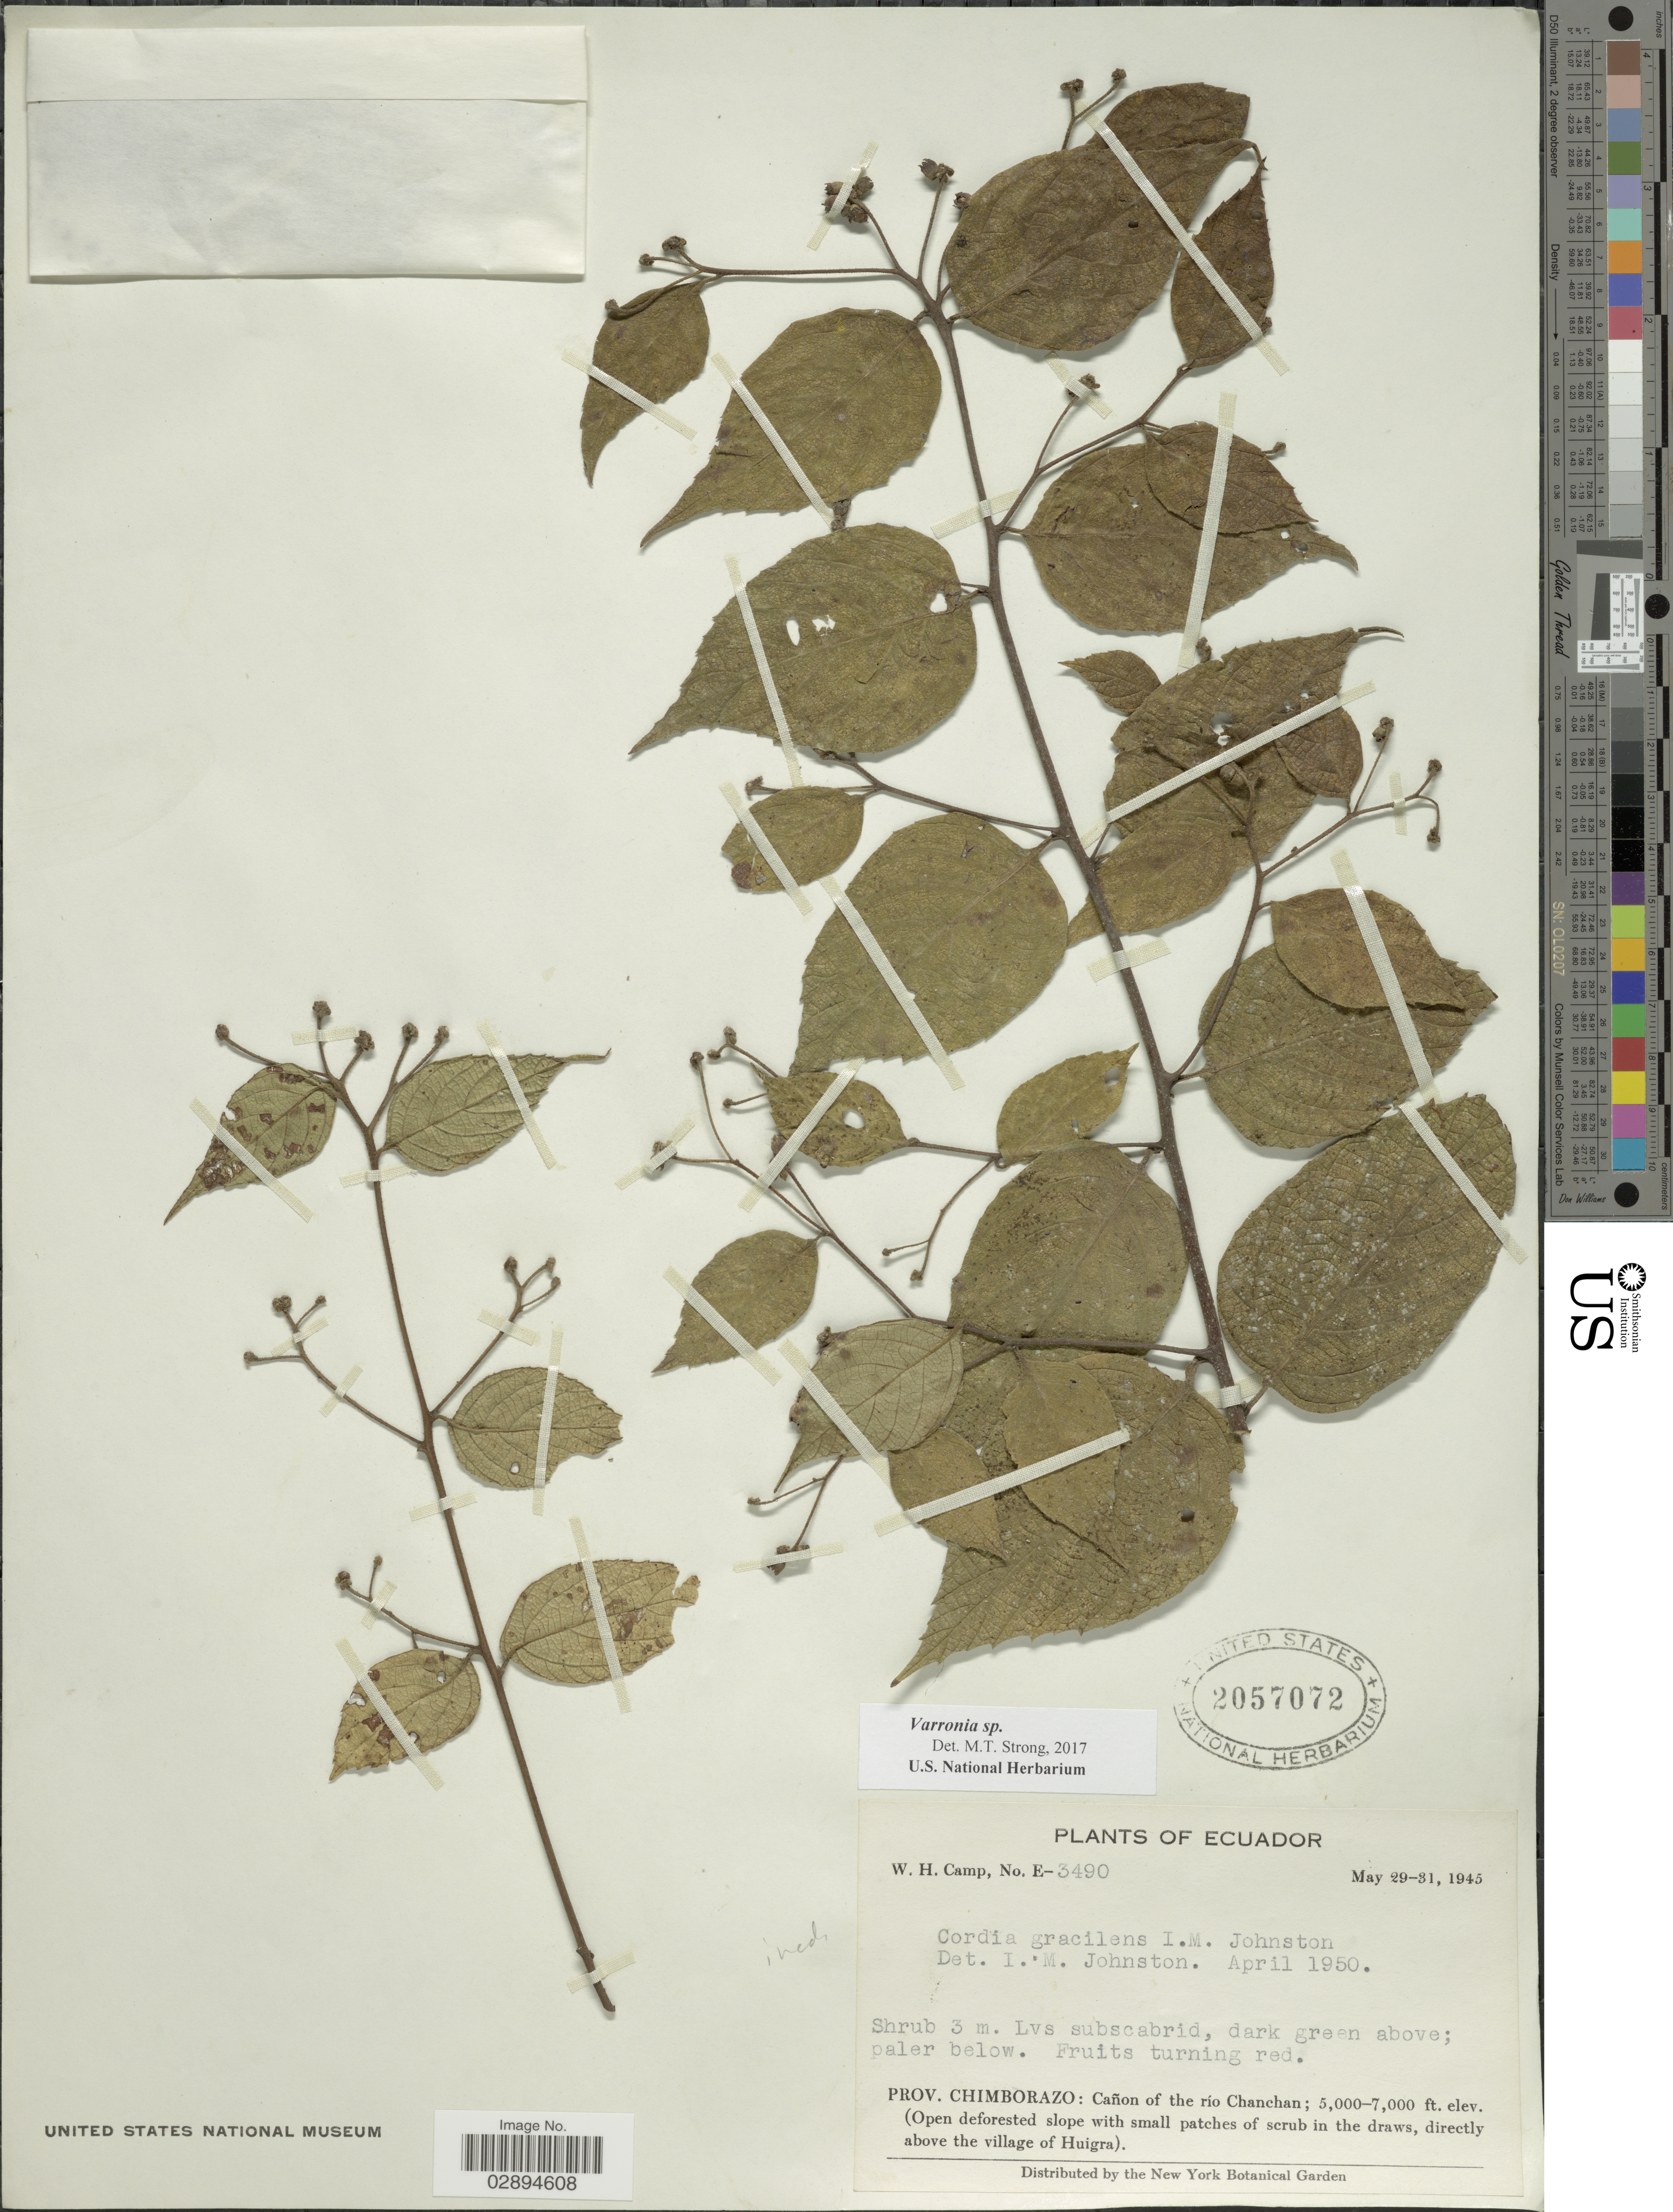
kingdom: Plantae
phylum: Tracheophyta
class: Magnoliopsida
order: Boraginales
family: Cordiaceae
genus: Varronia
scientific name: Varronia sp.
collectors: W. H. Camp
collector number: E3490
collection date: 1945-05-29/1945-05-31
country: Ecuador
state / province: Chimborazo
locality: Prov. Chimborazo: Cañon of the río Chanchan. Directly above the village of Huigra.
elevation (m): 1524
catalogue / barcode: US 2057072